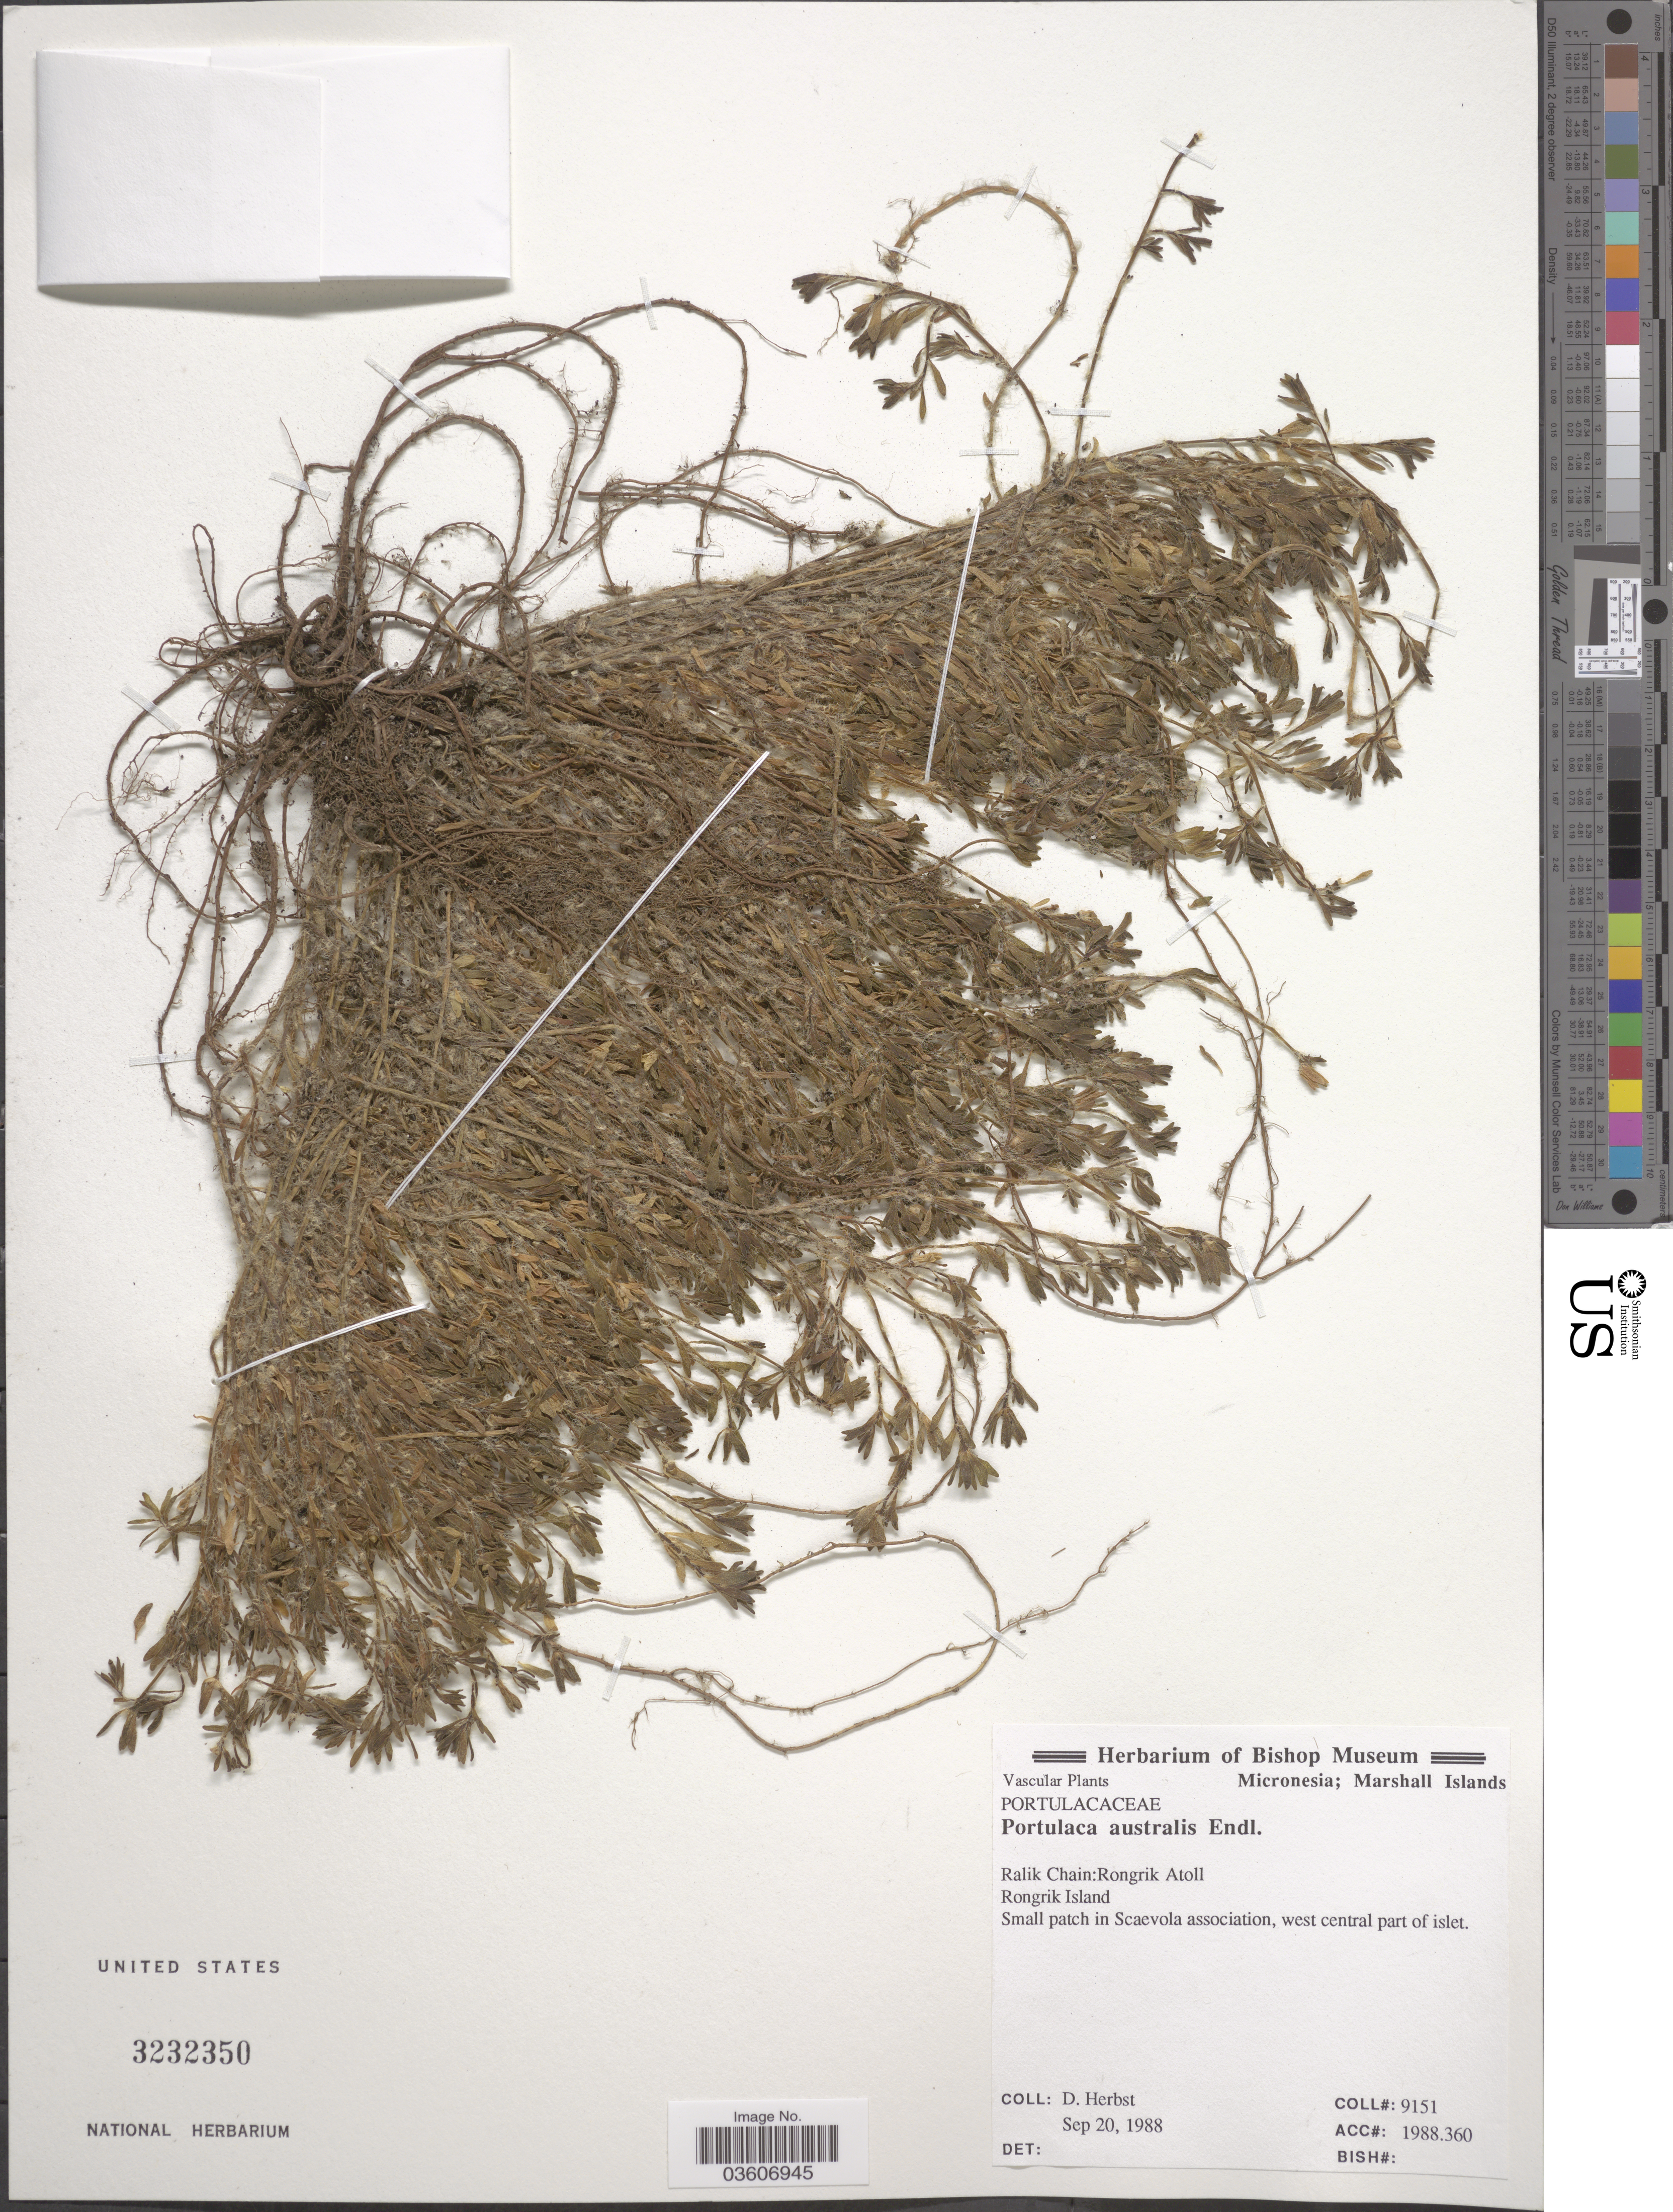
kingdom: Plantae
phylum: Tracheophyta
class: Magnoliopsida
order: Caryophyllales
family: Portulacaceae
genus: Portulaca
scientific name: Portulaca australis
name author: Endl.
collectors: D. Herbst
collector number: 9151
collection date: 1988-09-20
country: Marshall Islands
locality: Micronesia. Ralik Chain: Rongrik Atoll. Rongrik Island. West central part of islet.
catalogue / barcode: US 3232350